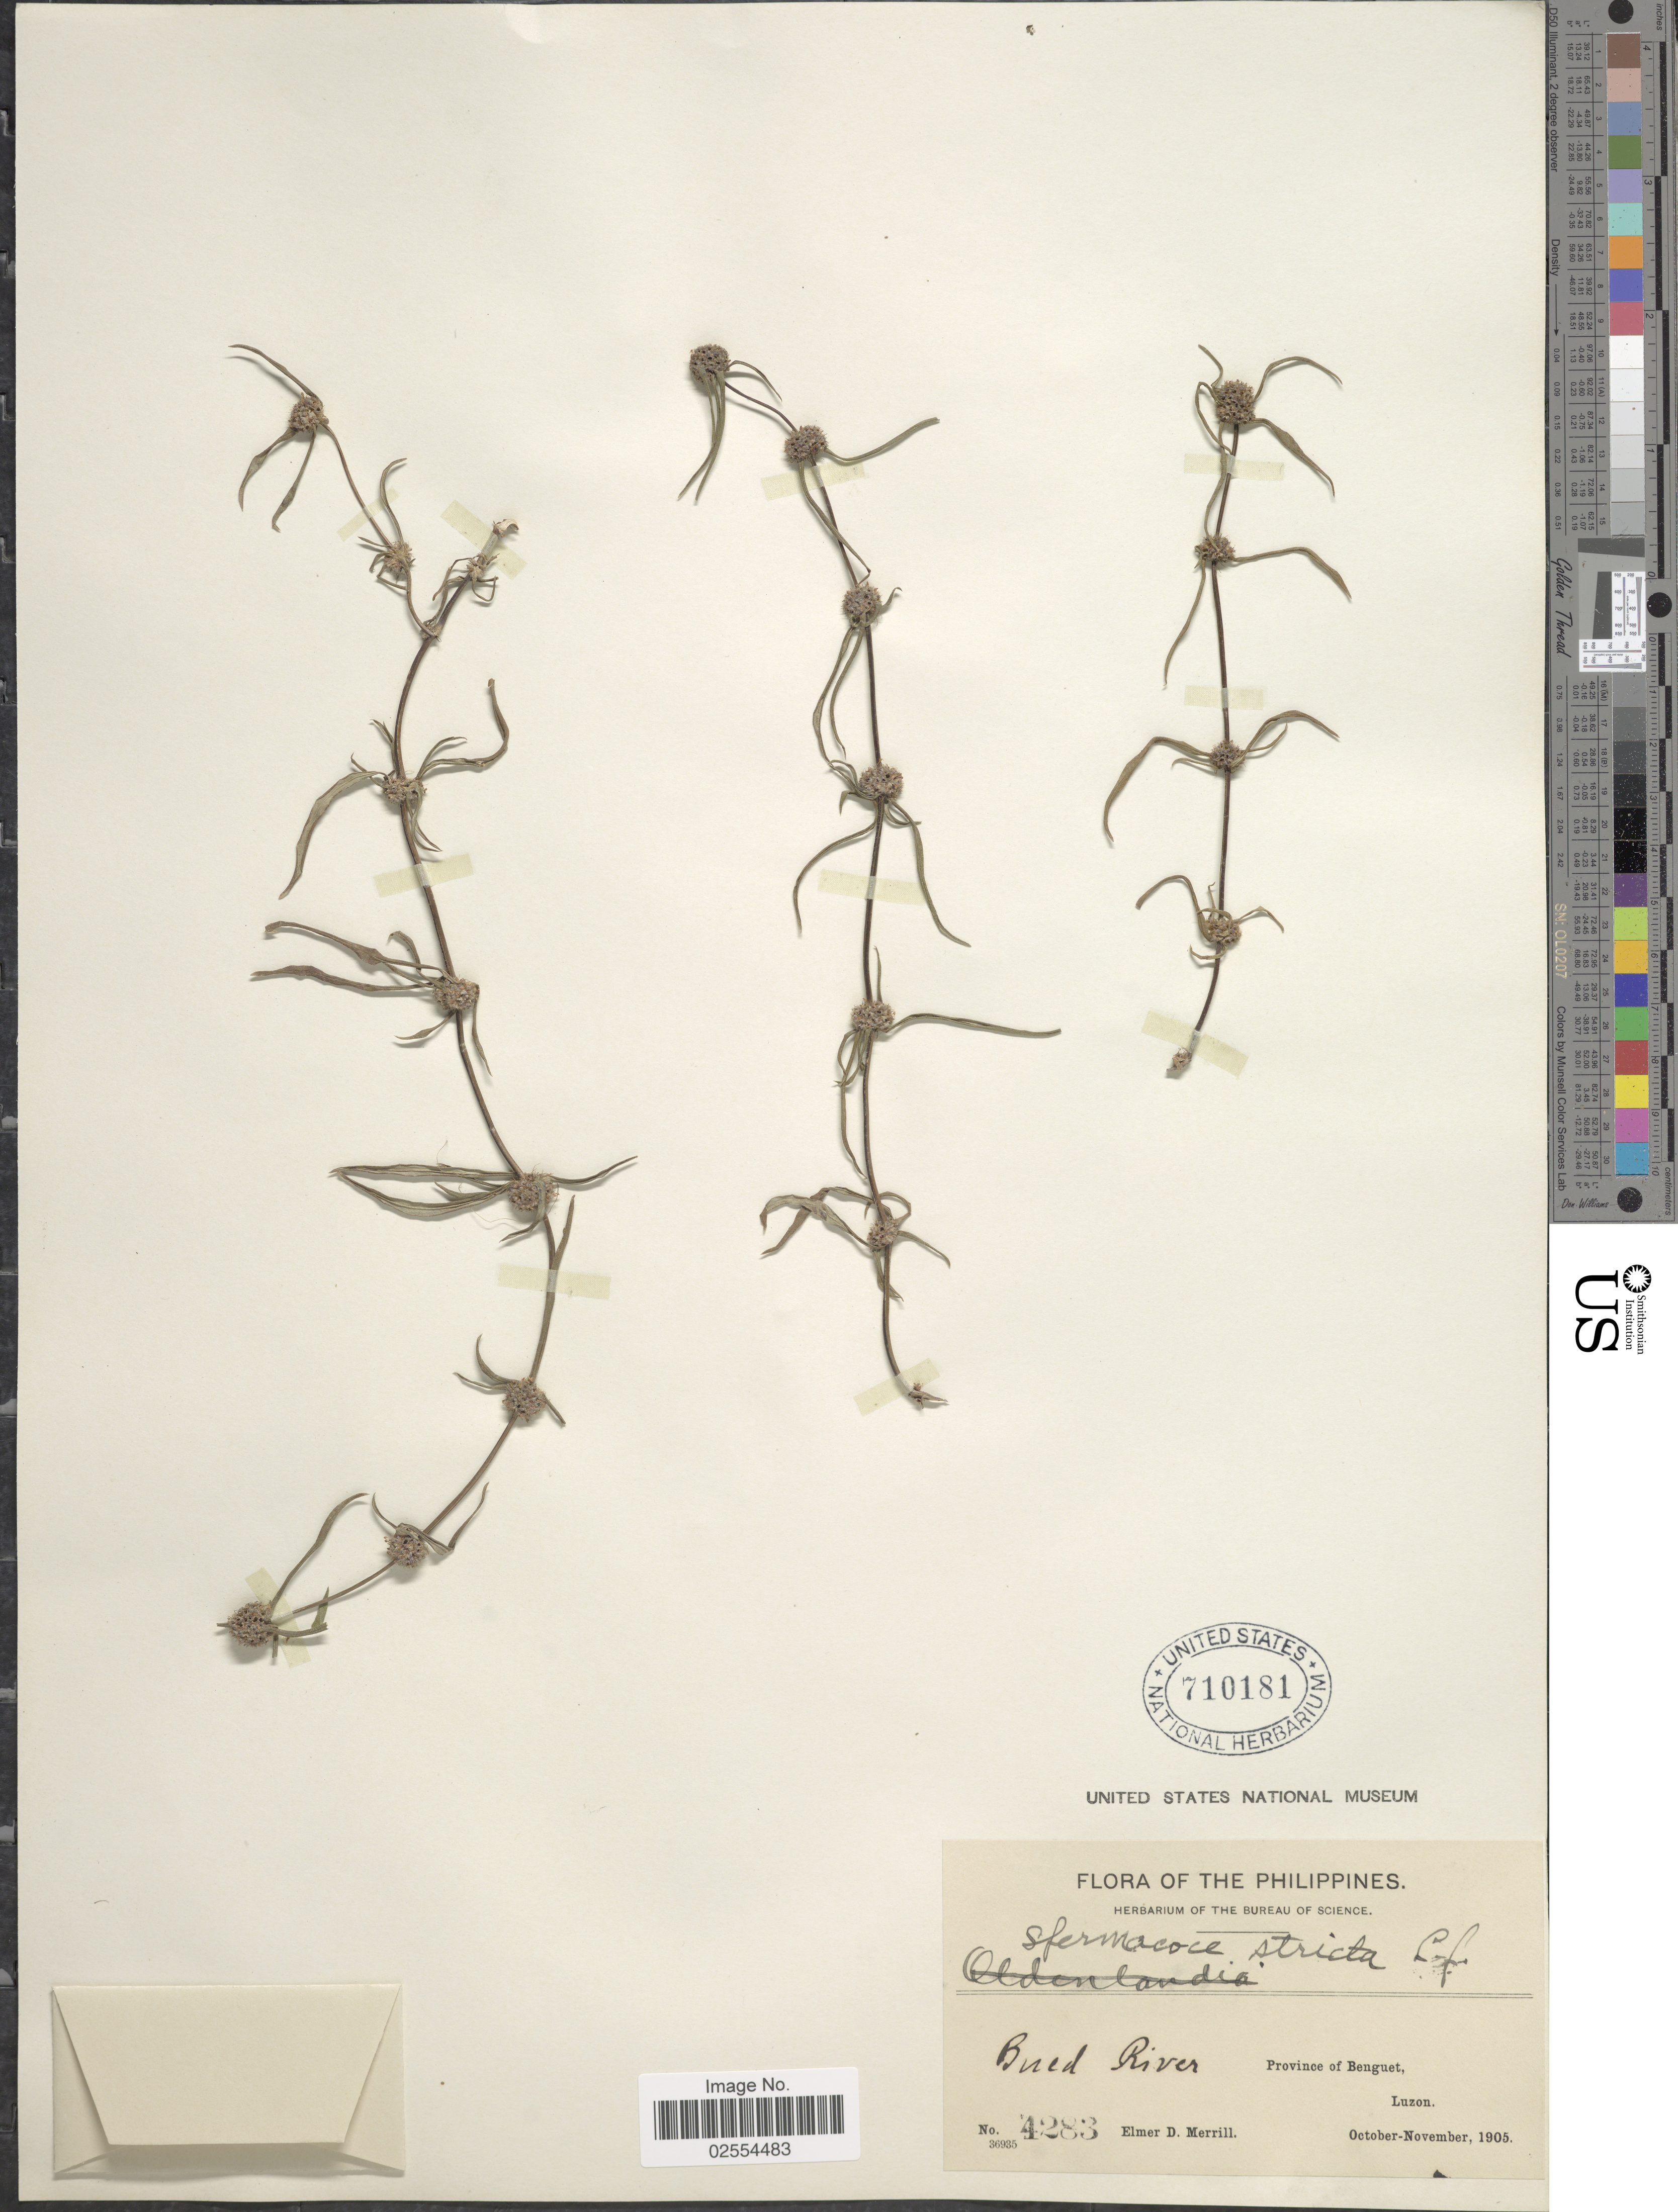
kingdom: Plantae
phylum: Tracheophyta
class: Magnoliopsida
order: Gentianales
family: Rubiaceae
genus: Spermacoce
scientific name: Spermacoce stricta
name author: L. f.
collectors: E. D. Merrill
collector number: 4283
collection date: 1905-10/1905-11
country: Philippines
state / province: Cordillera (Administrative Region)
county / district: Benguet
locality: Bued River, Luzon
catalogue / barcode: US 710181